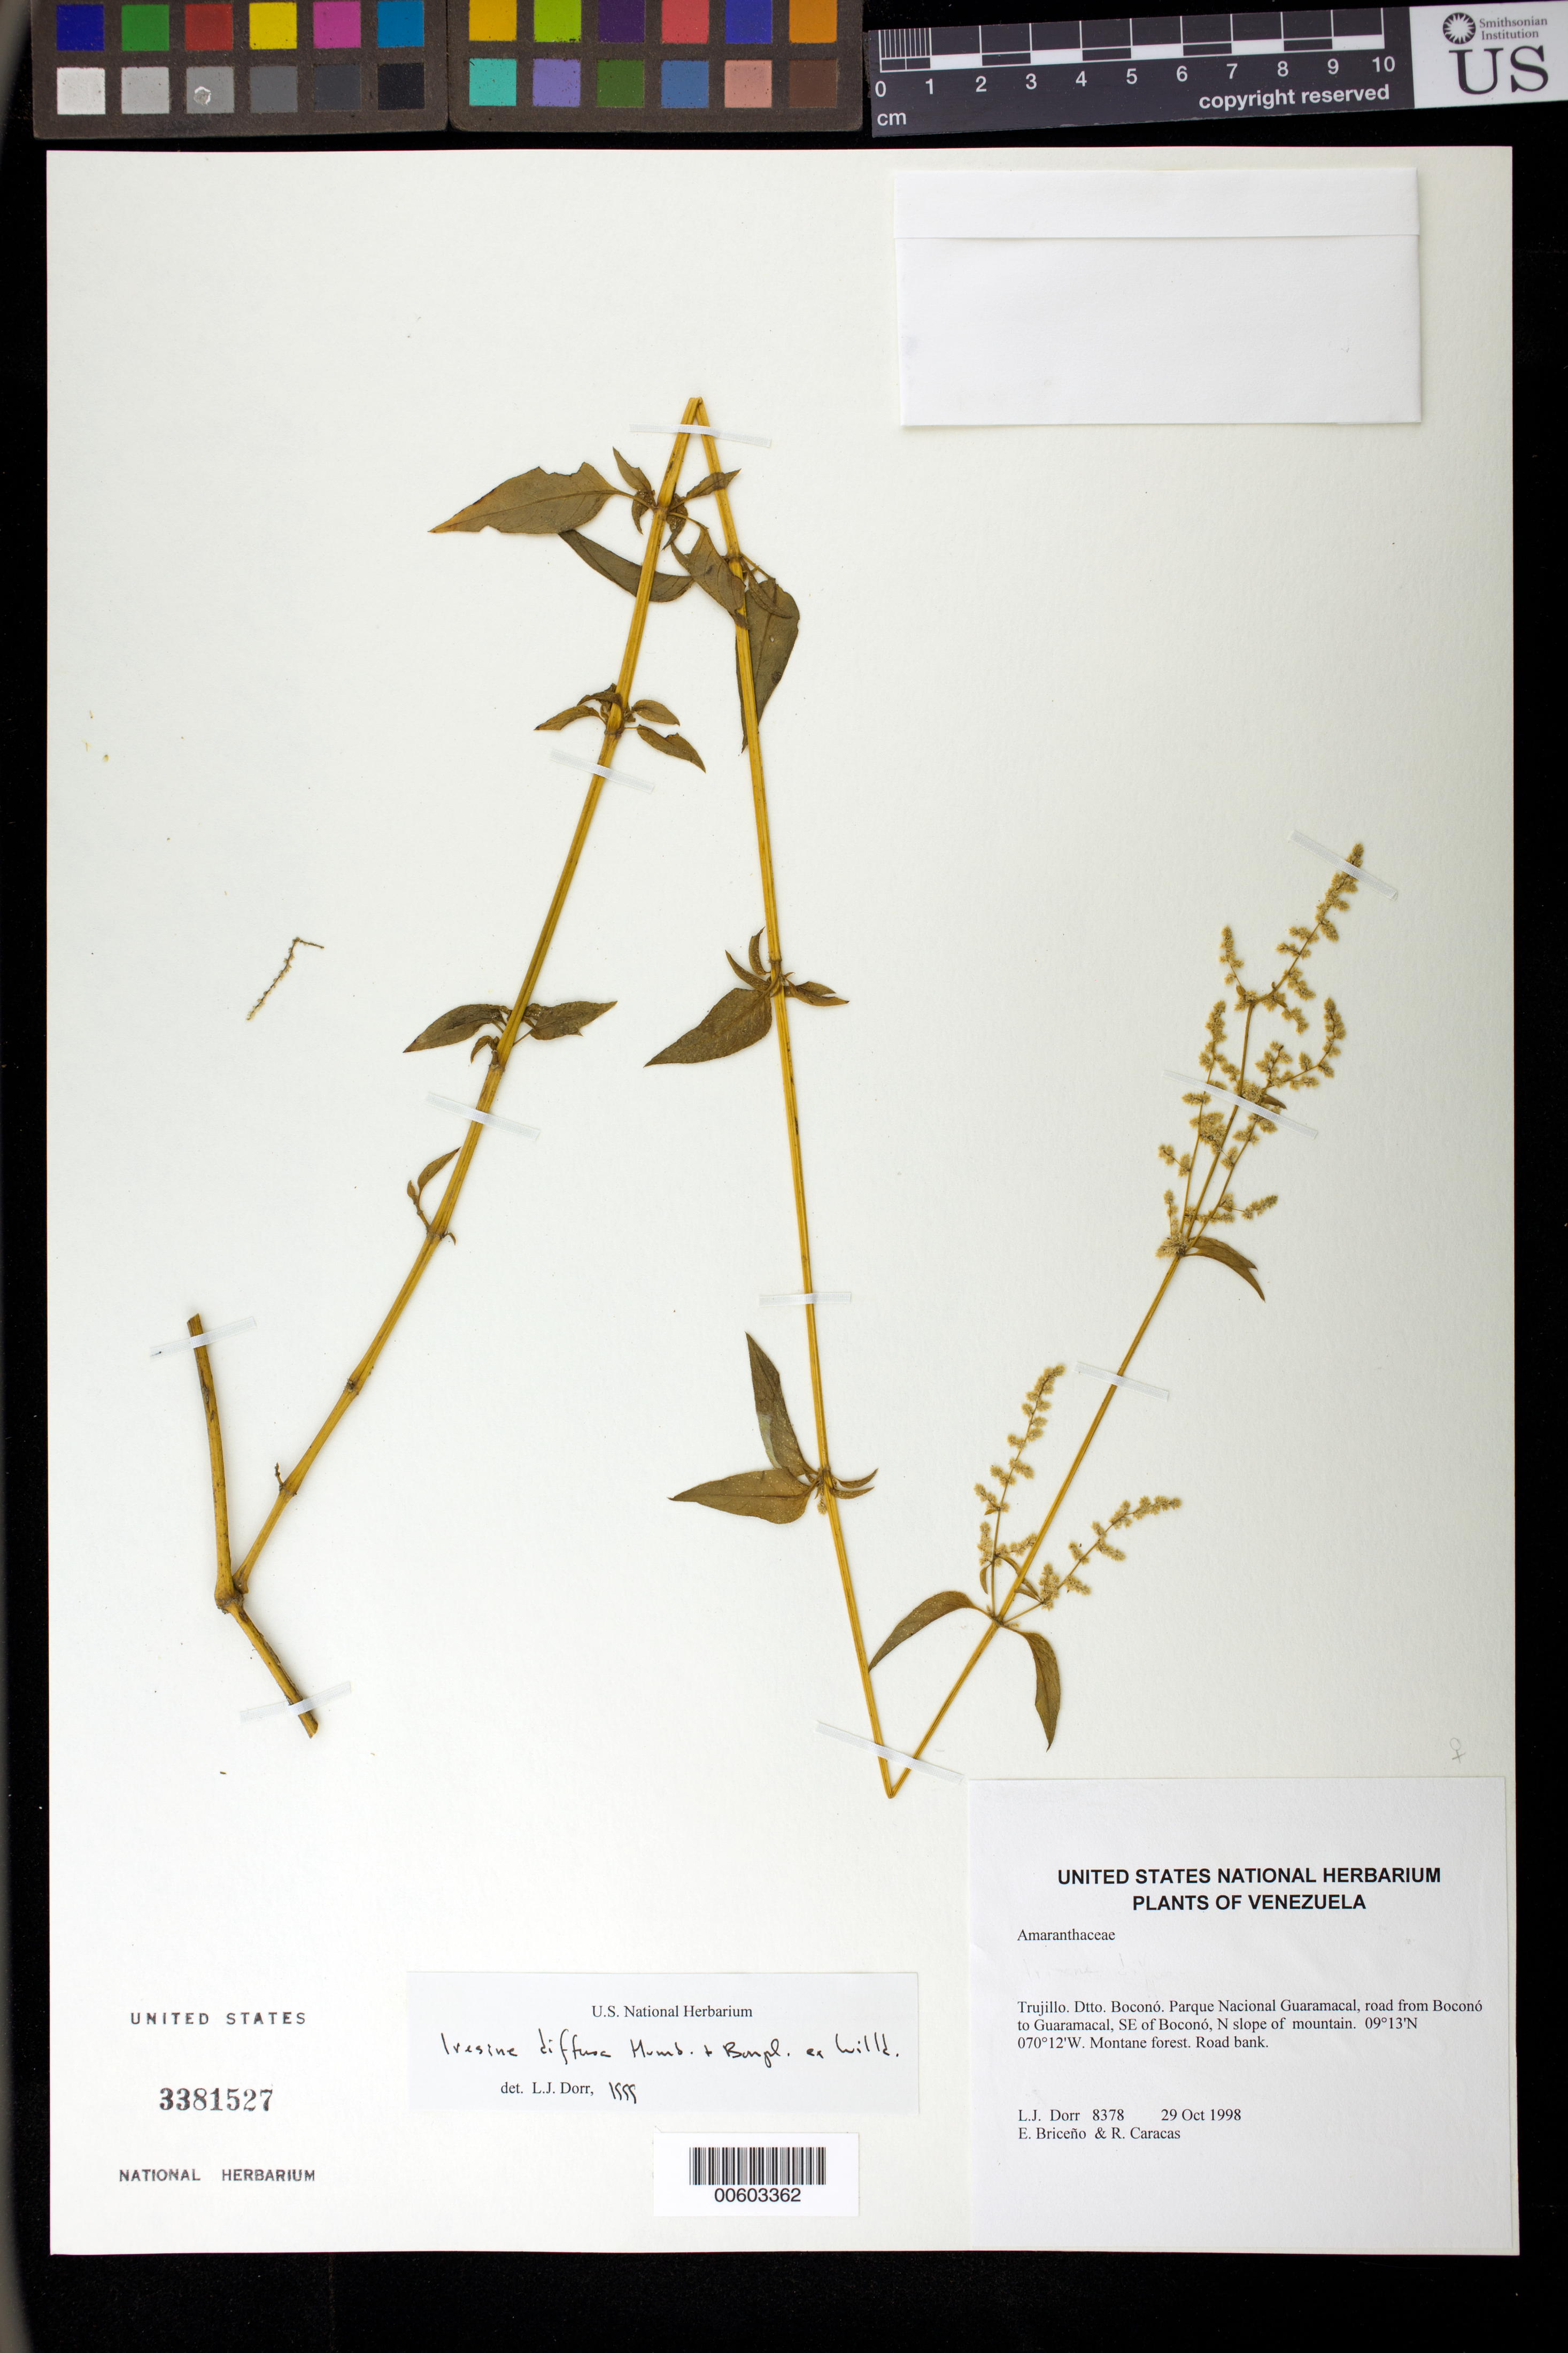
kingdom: Plantae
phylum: Tracheophyta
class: Magnoliopsida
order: Caryophyllales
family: Amaranthaceae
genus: Iresine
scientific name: Iresine diffusa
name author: Humb. & Bonpl. ex Willd.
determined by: Dorr, L. J., (BOT), Smithsonian Institution - National Museum of Natural History (UNITED STATES)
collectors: L. J. Dorr, E. Briceño & R. Caracas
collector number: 8378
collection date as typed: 29 Oct 1998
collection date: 1998-10-29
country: Venezuela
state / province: Trujillo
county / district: Boconó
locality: Parque Nacional Guaramacal, road from Boconó to Guaramacal, SE of Boconó, N slope of mountain.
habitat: Montane forest. Road bank.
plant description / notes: PORT, US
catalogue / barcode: US 3381527